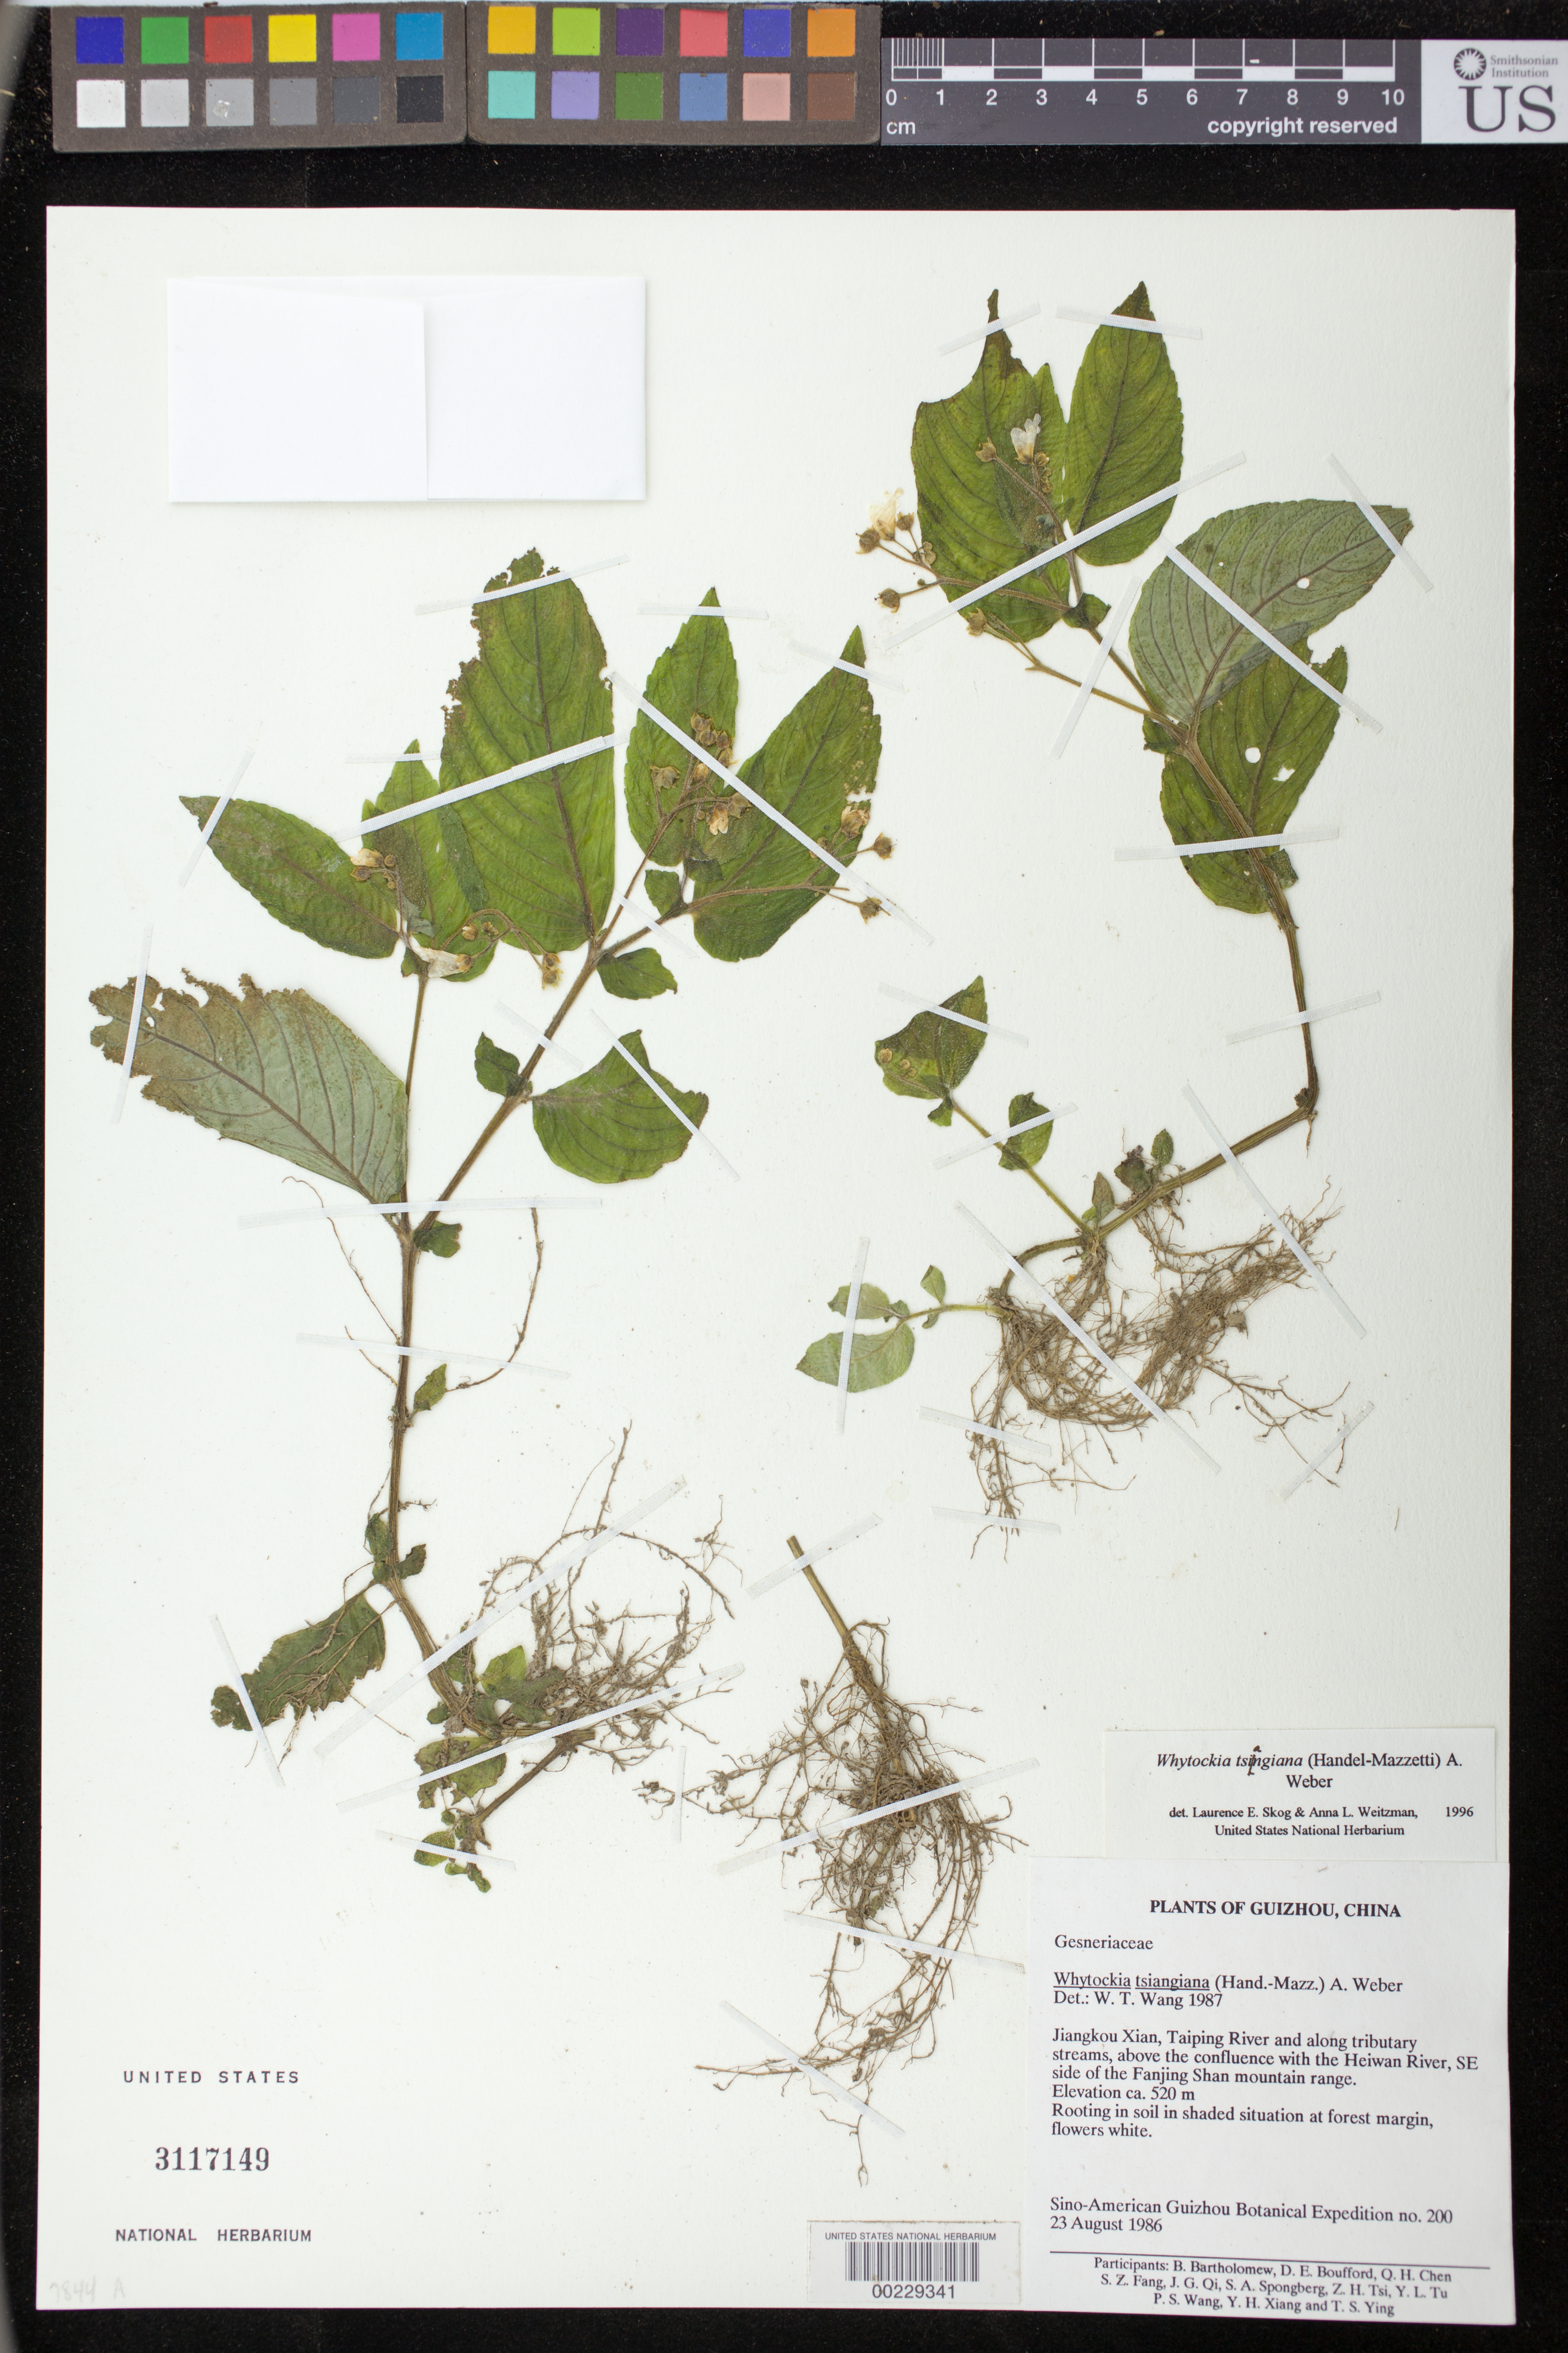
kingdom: Plantae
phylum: Tracheophyta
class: Magnoliopsida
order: Lamiales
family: Gesneriaceae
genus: Whytockia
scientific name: Whytockia tsiangiana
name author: (Hand.-Mazz.) A. Weber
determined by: Wang, W. T.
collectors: Sino-Amer. Guizhou Bot. Exped.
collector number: S-AGBE 200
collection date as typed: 23 Aug 1986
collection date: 1986-08-23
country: China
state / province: Guizhou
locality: Jiangkou xian, taiping river & along tributary streams, above c- onfluence w/heiwan river, se side of fanjing shan mountain rang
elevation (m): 520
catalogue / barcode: US 3117149